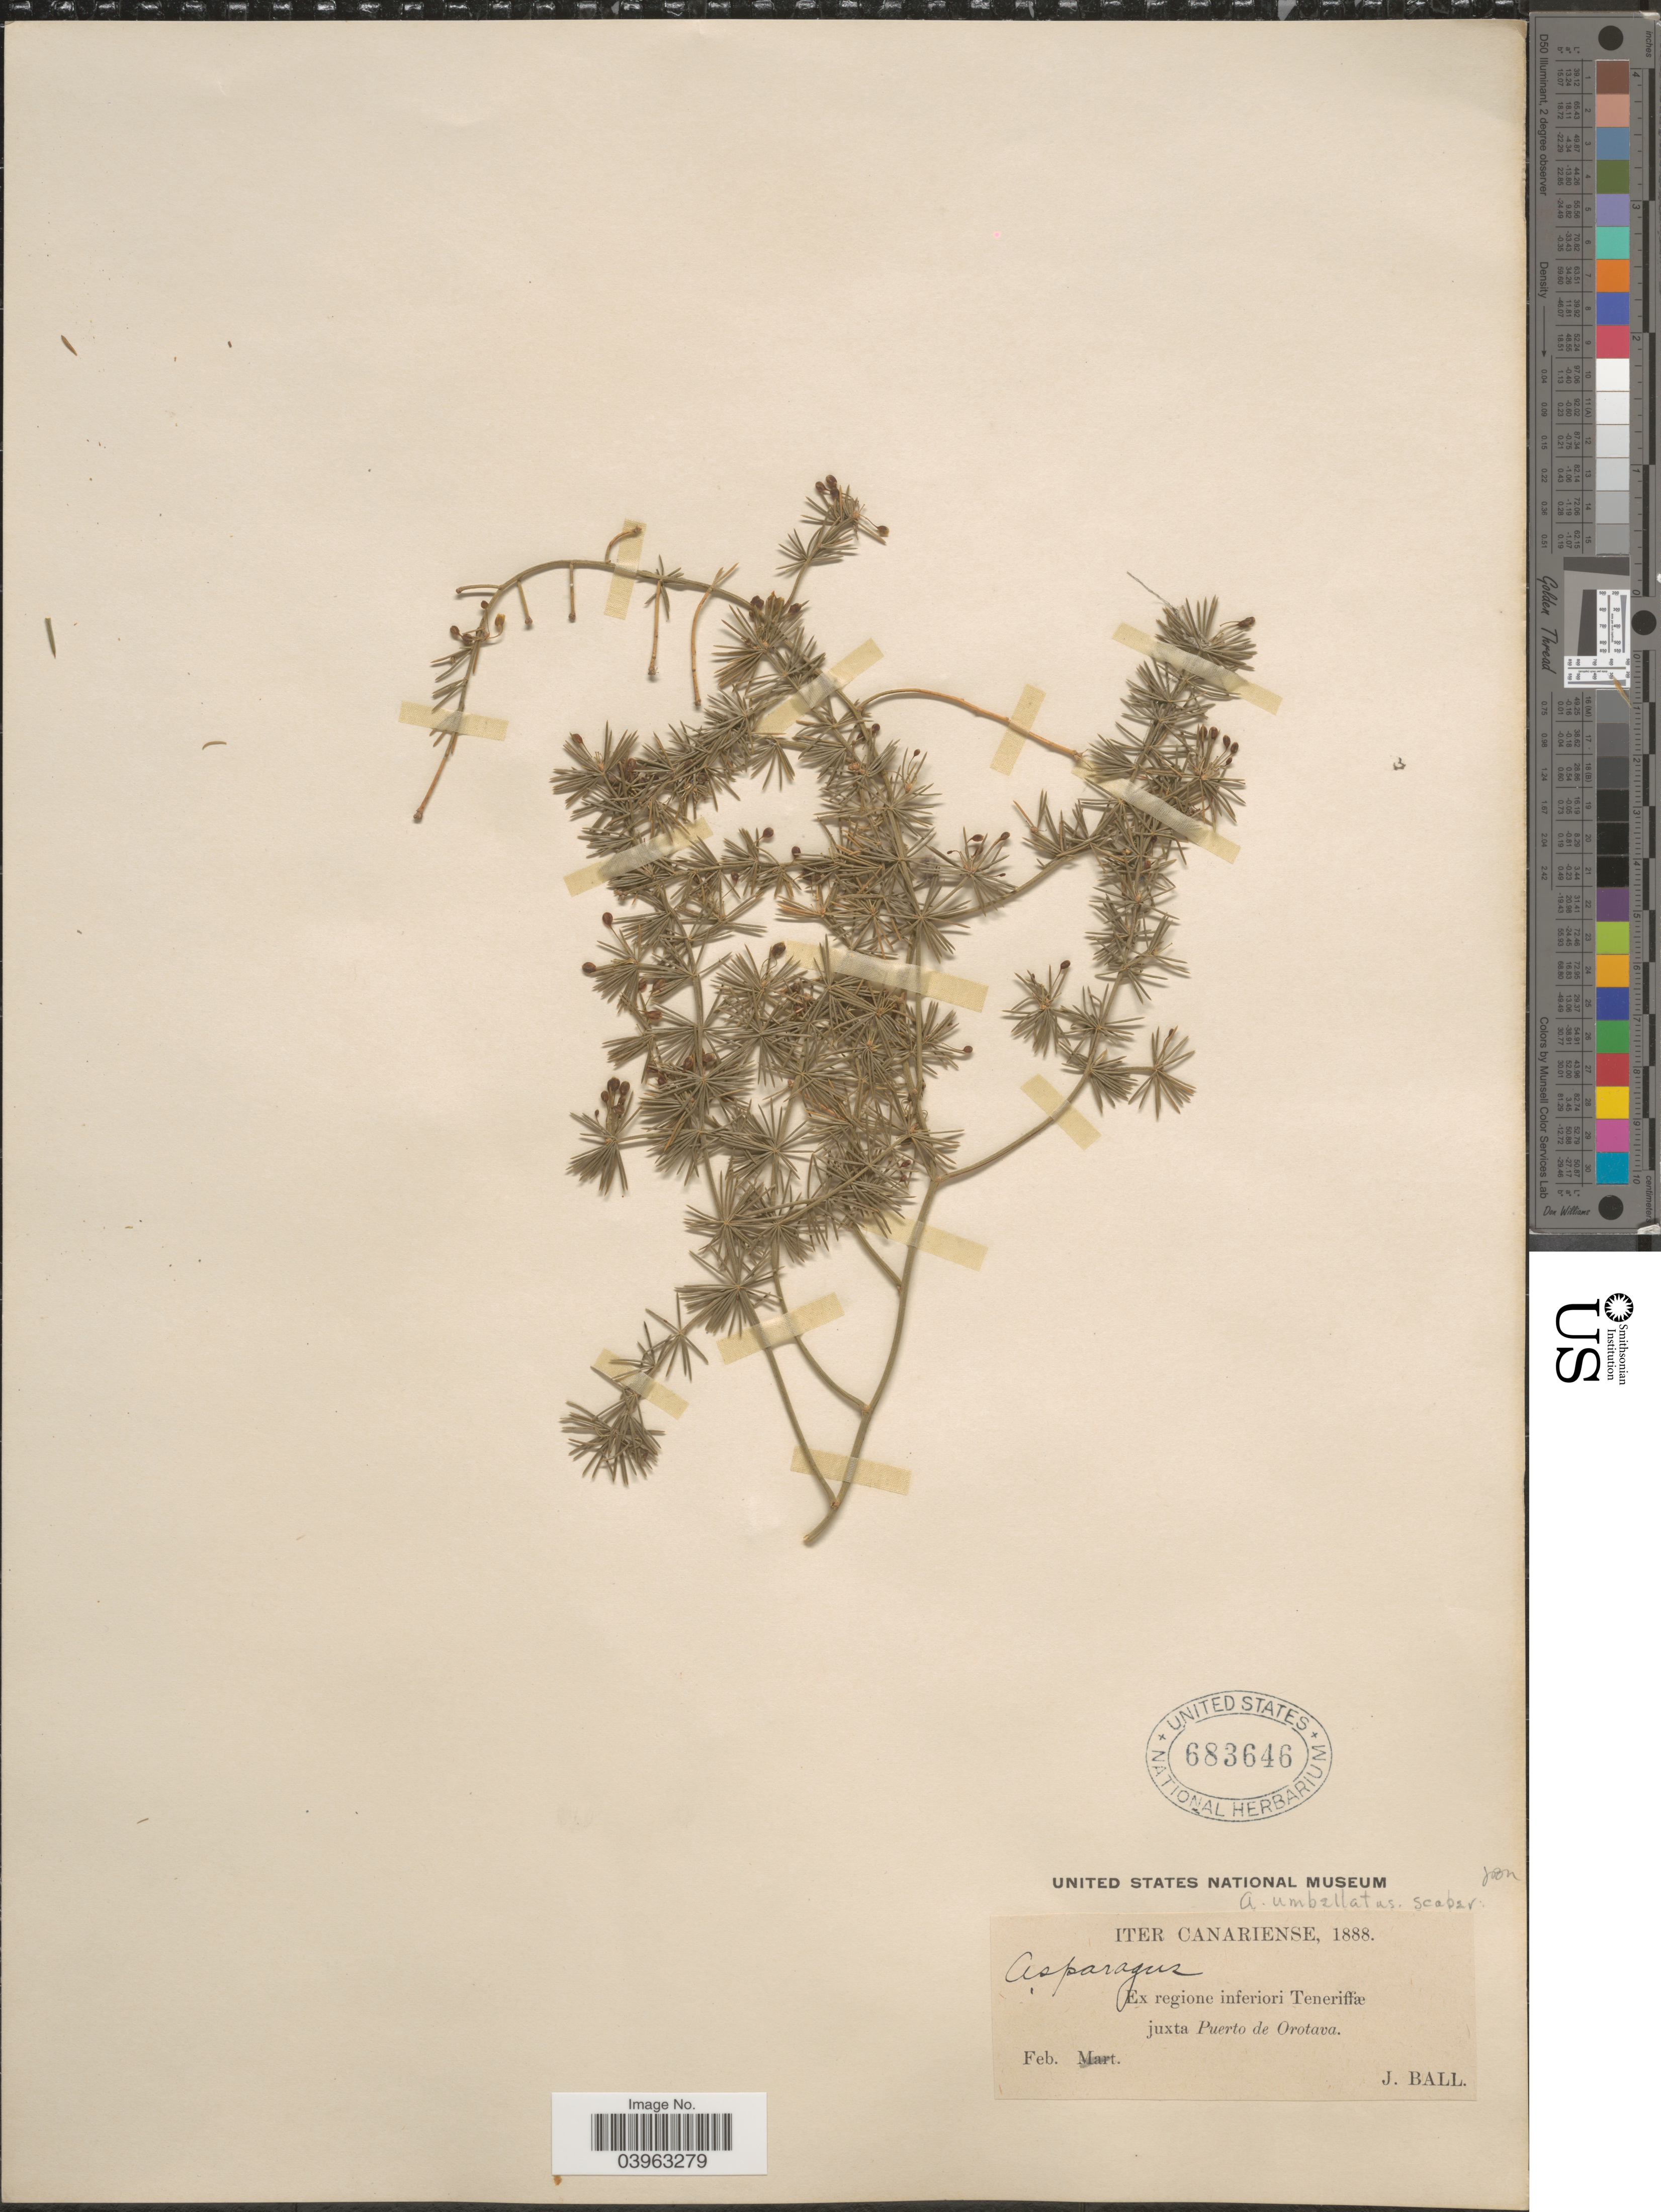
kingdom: Plantae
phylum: Tracheophyta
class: Liliopsida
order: Asparagales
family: Asparagaceae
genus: Asparagus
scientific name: Asparagus umbellatus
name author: Link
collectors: J. Ball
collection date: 1888-02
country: Spain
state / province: Canarias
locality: Iter Canariense. Ex regione inferiori Teneriffae juxta Puerto de Orotava.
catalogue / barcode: US 683646